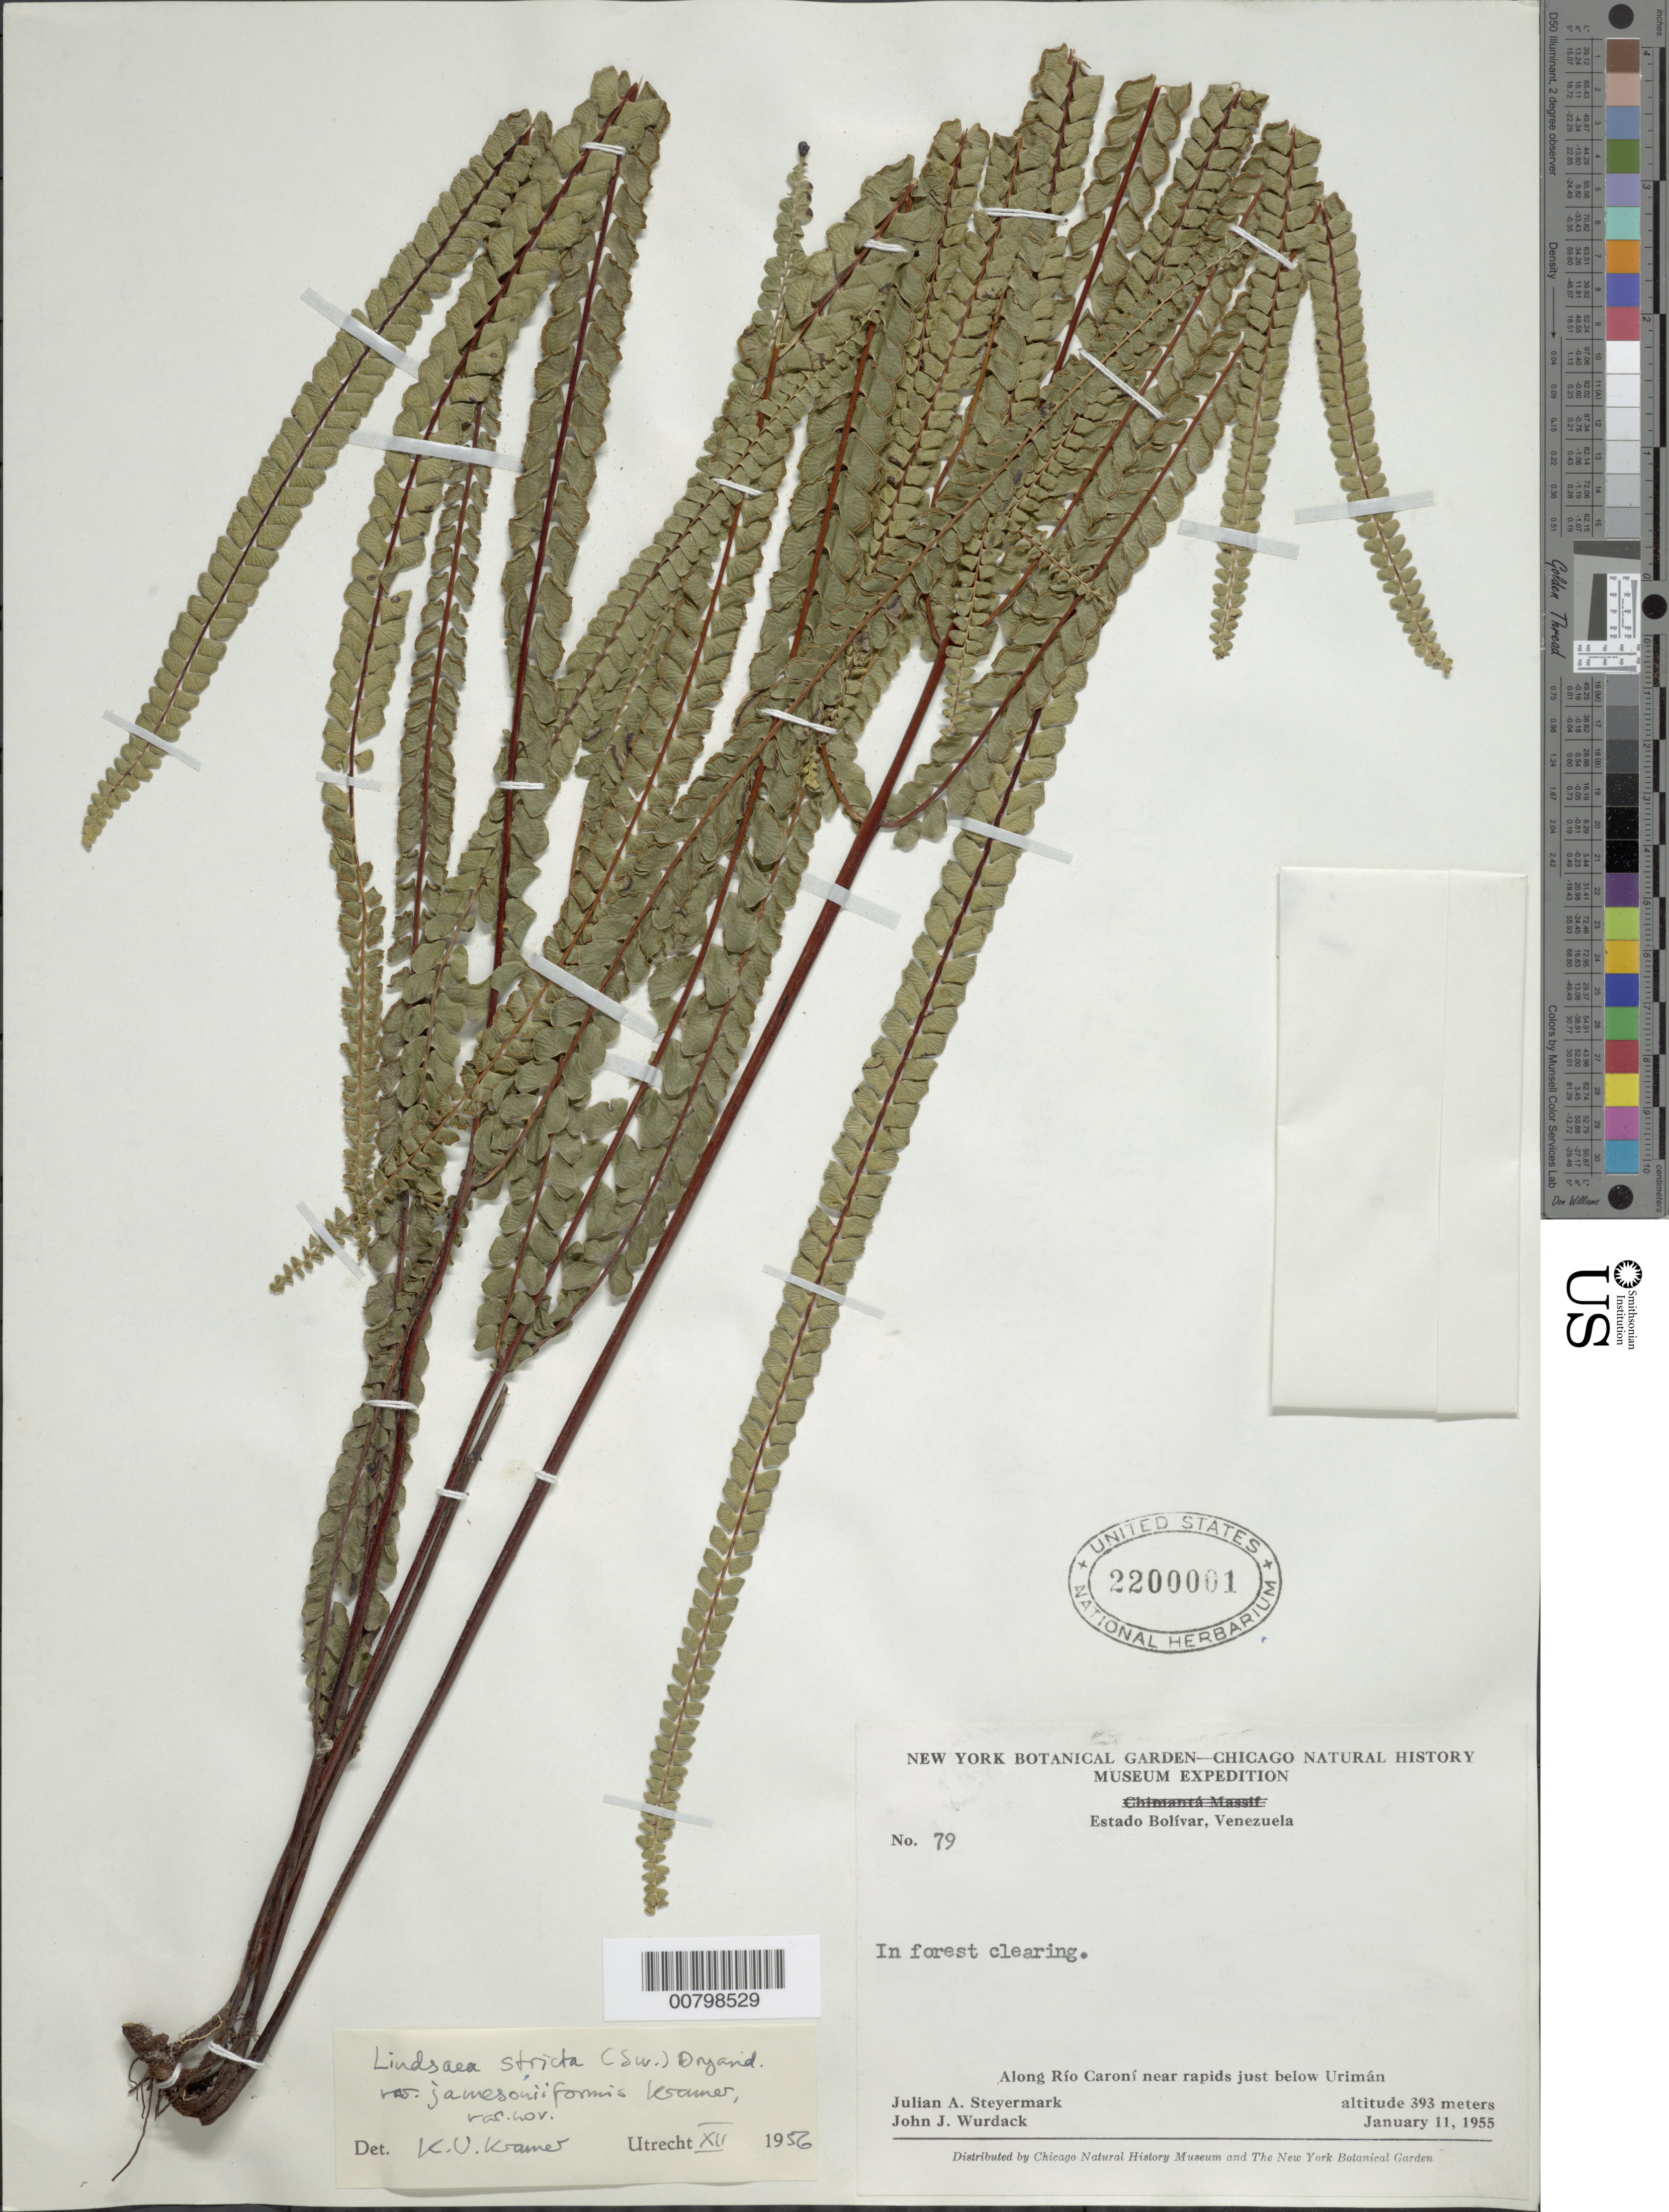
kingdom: Plantae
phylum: Tracheophyta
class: Polypodiopsida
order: Polypodiales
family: Lindsaeaceae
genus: Lindsaea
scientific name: Lindsaea stricta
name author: (Sw.) Dryand.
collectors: J. Steyermark & J. J. Wurdack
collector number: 55 79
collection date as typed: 11-Jan-55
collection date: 1955-01-11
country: Venezuela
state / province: Bolívar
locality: Río Caroní, below Urimán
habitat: Forest clearing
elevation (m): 393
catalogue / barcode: US 2200001